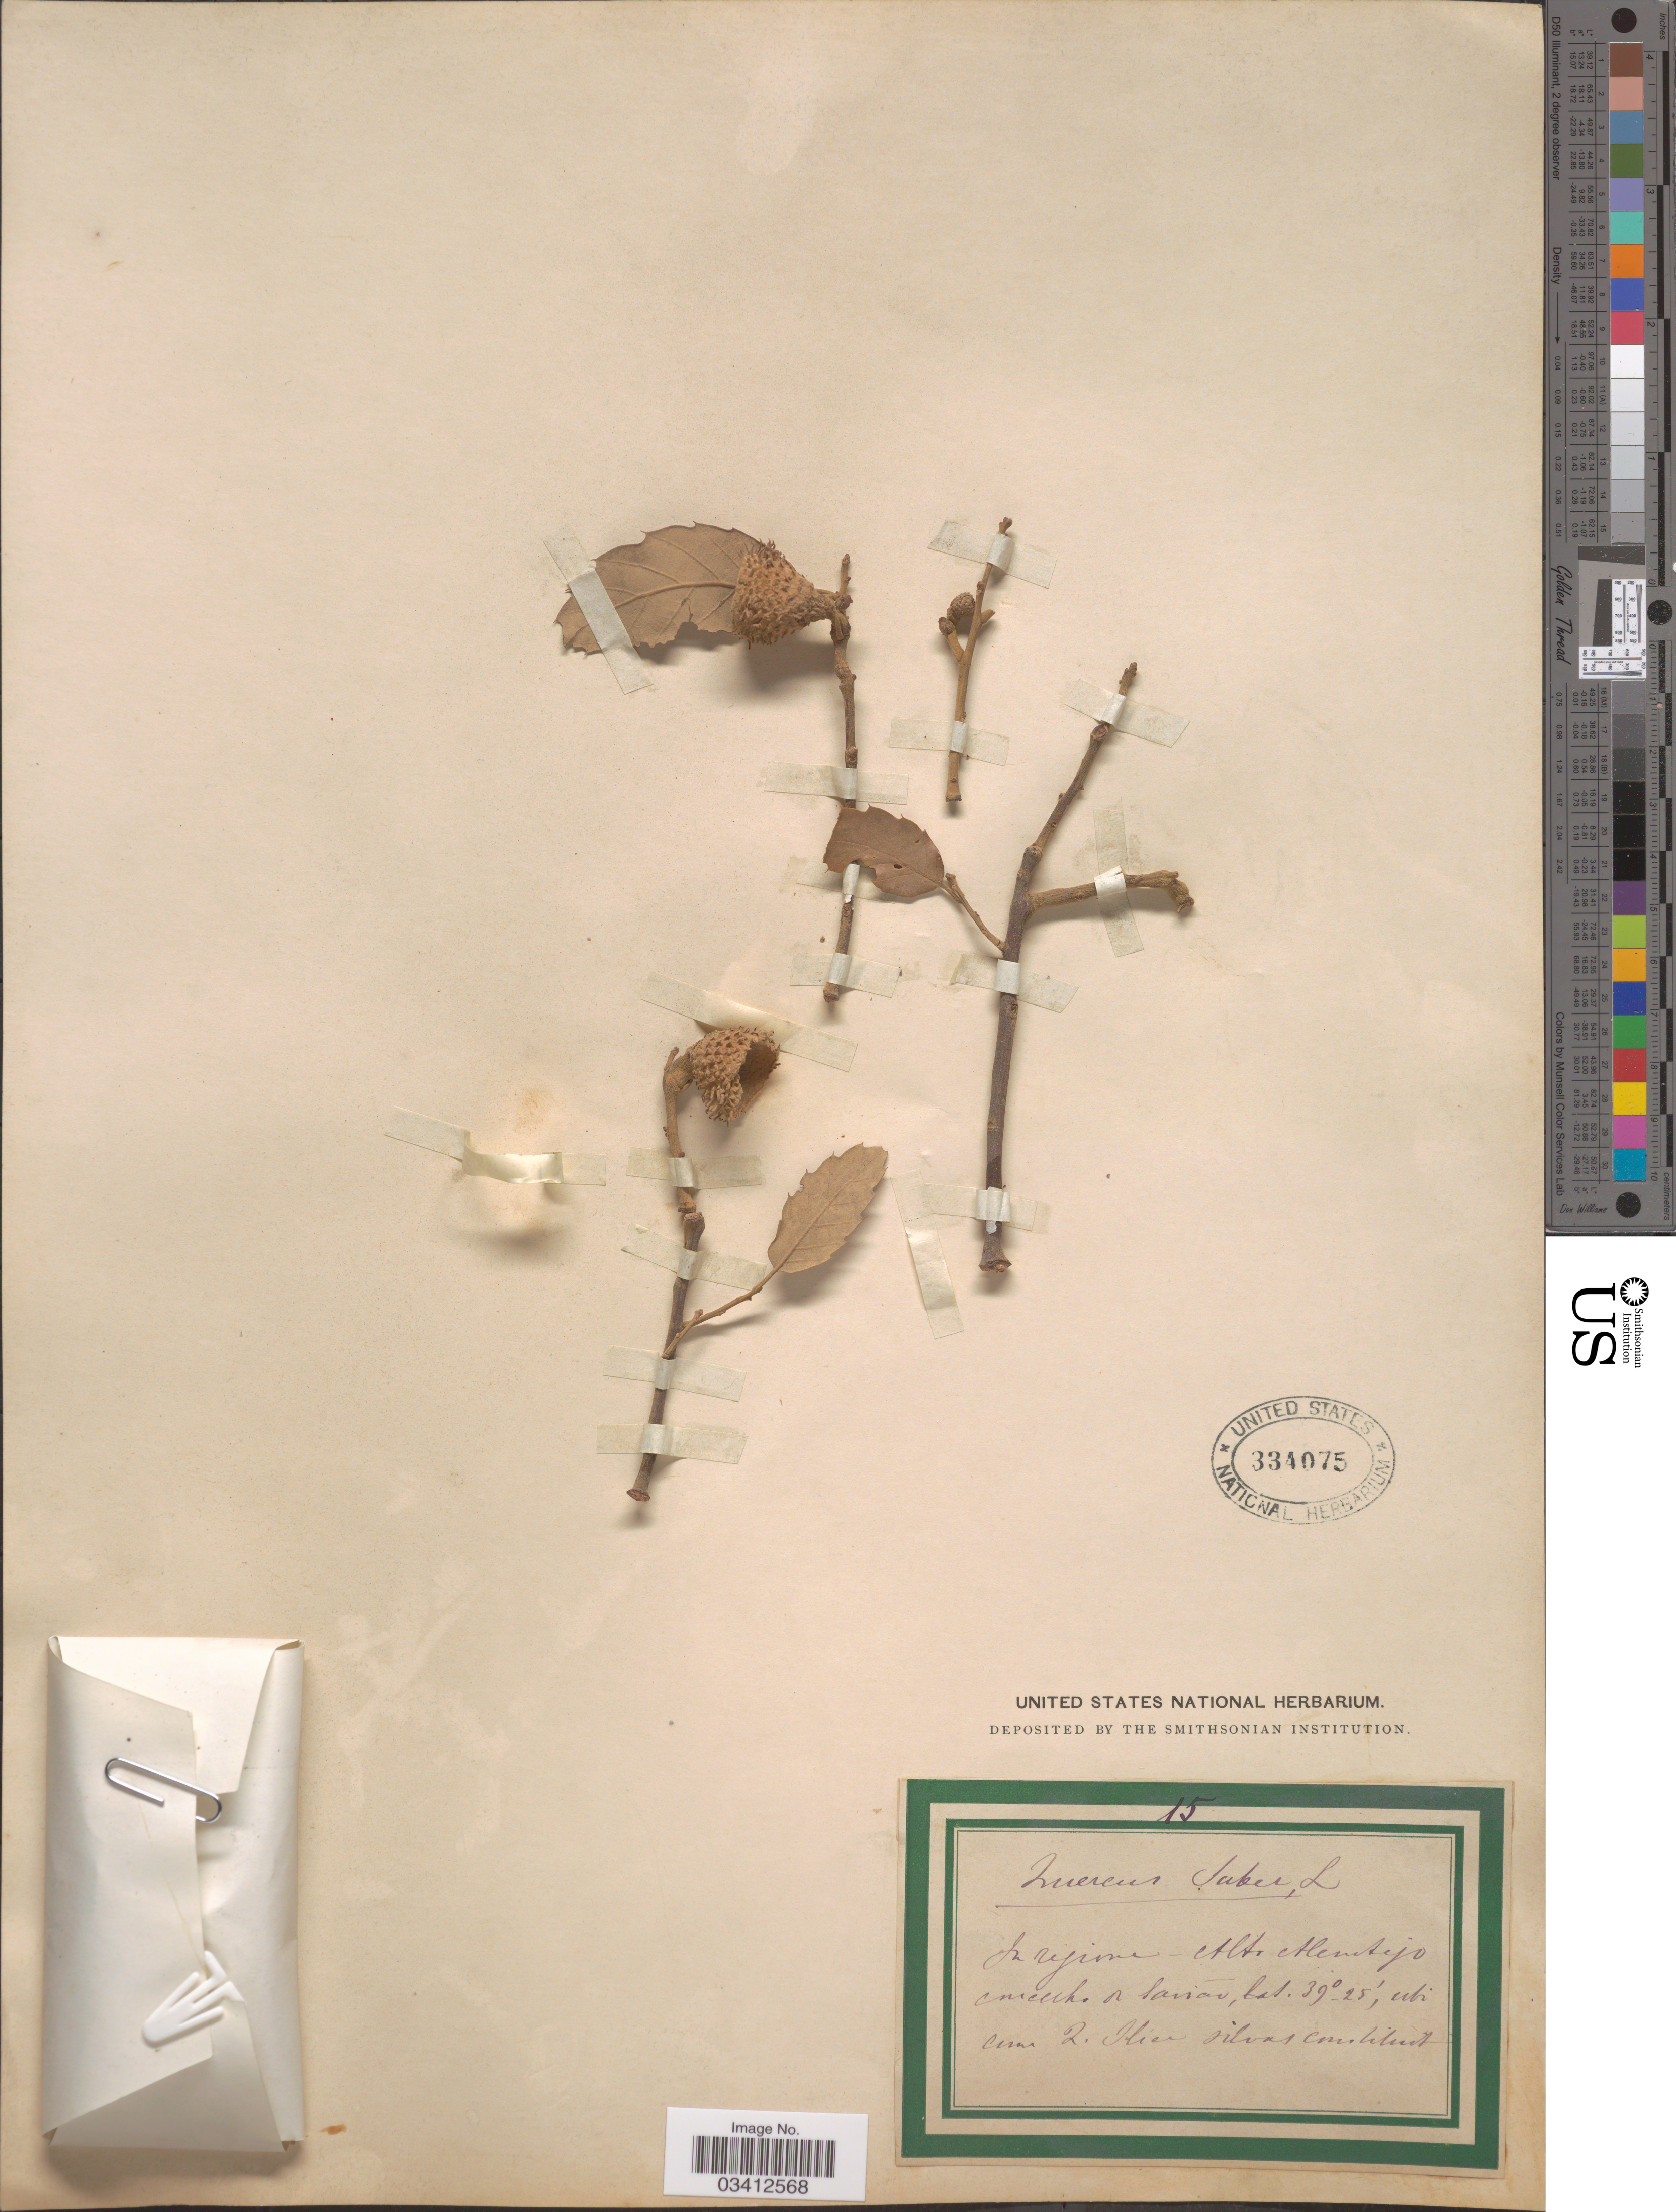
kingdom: Plantae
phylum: Tracheophyta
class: Magnoliopsida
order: Fagales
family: Fagaceae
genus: Quercus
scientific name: Quercus suber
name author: L.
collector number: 15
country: Portugal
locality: In regione-Alto Alemtejo conellh [interpreted] de Sorraia.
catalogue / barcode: US 334075